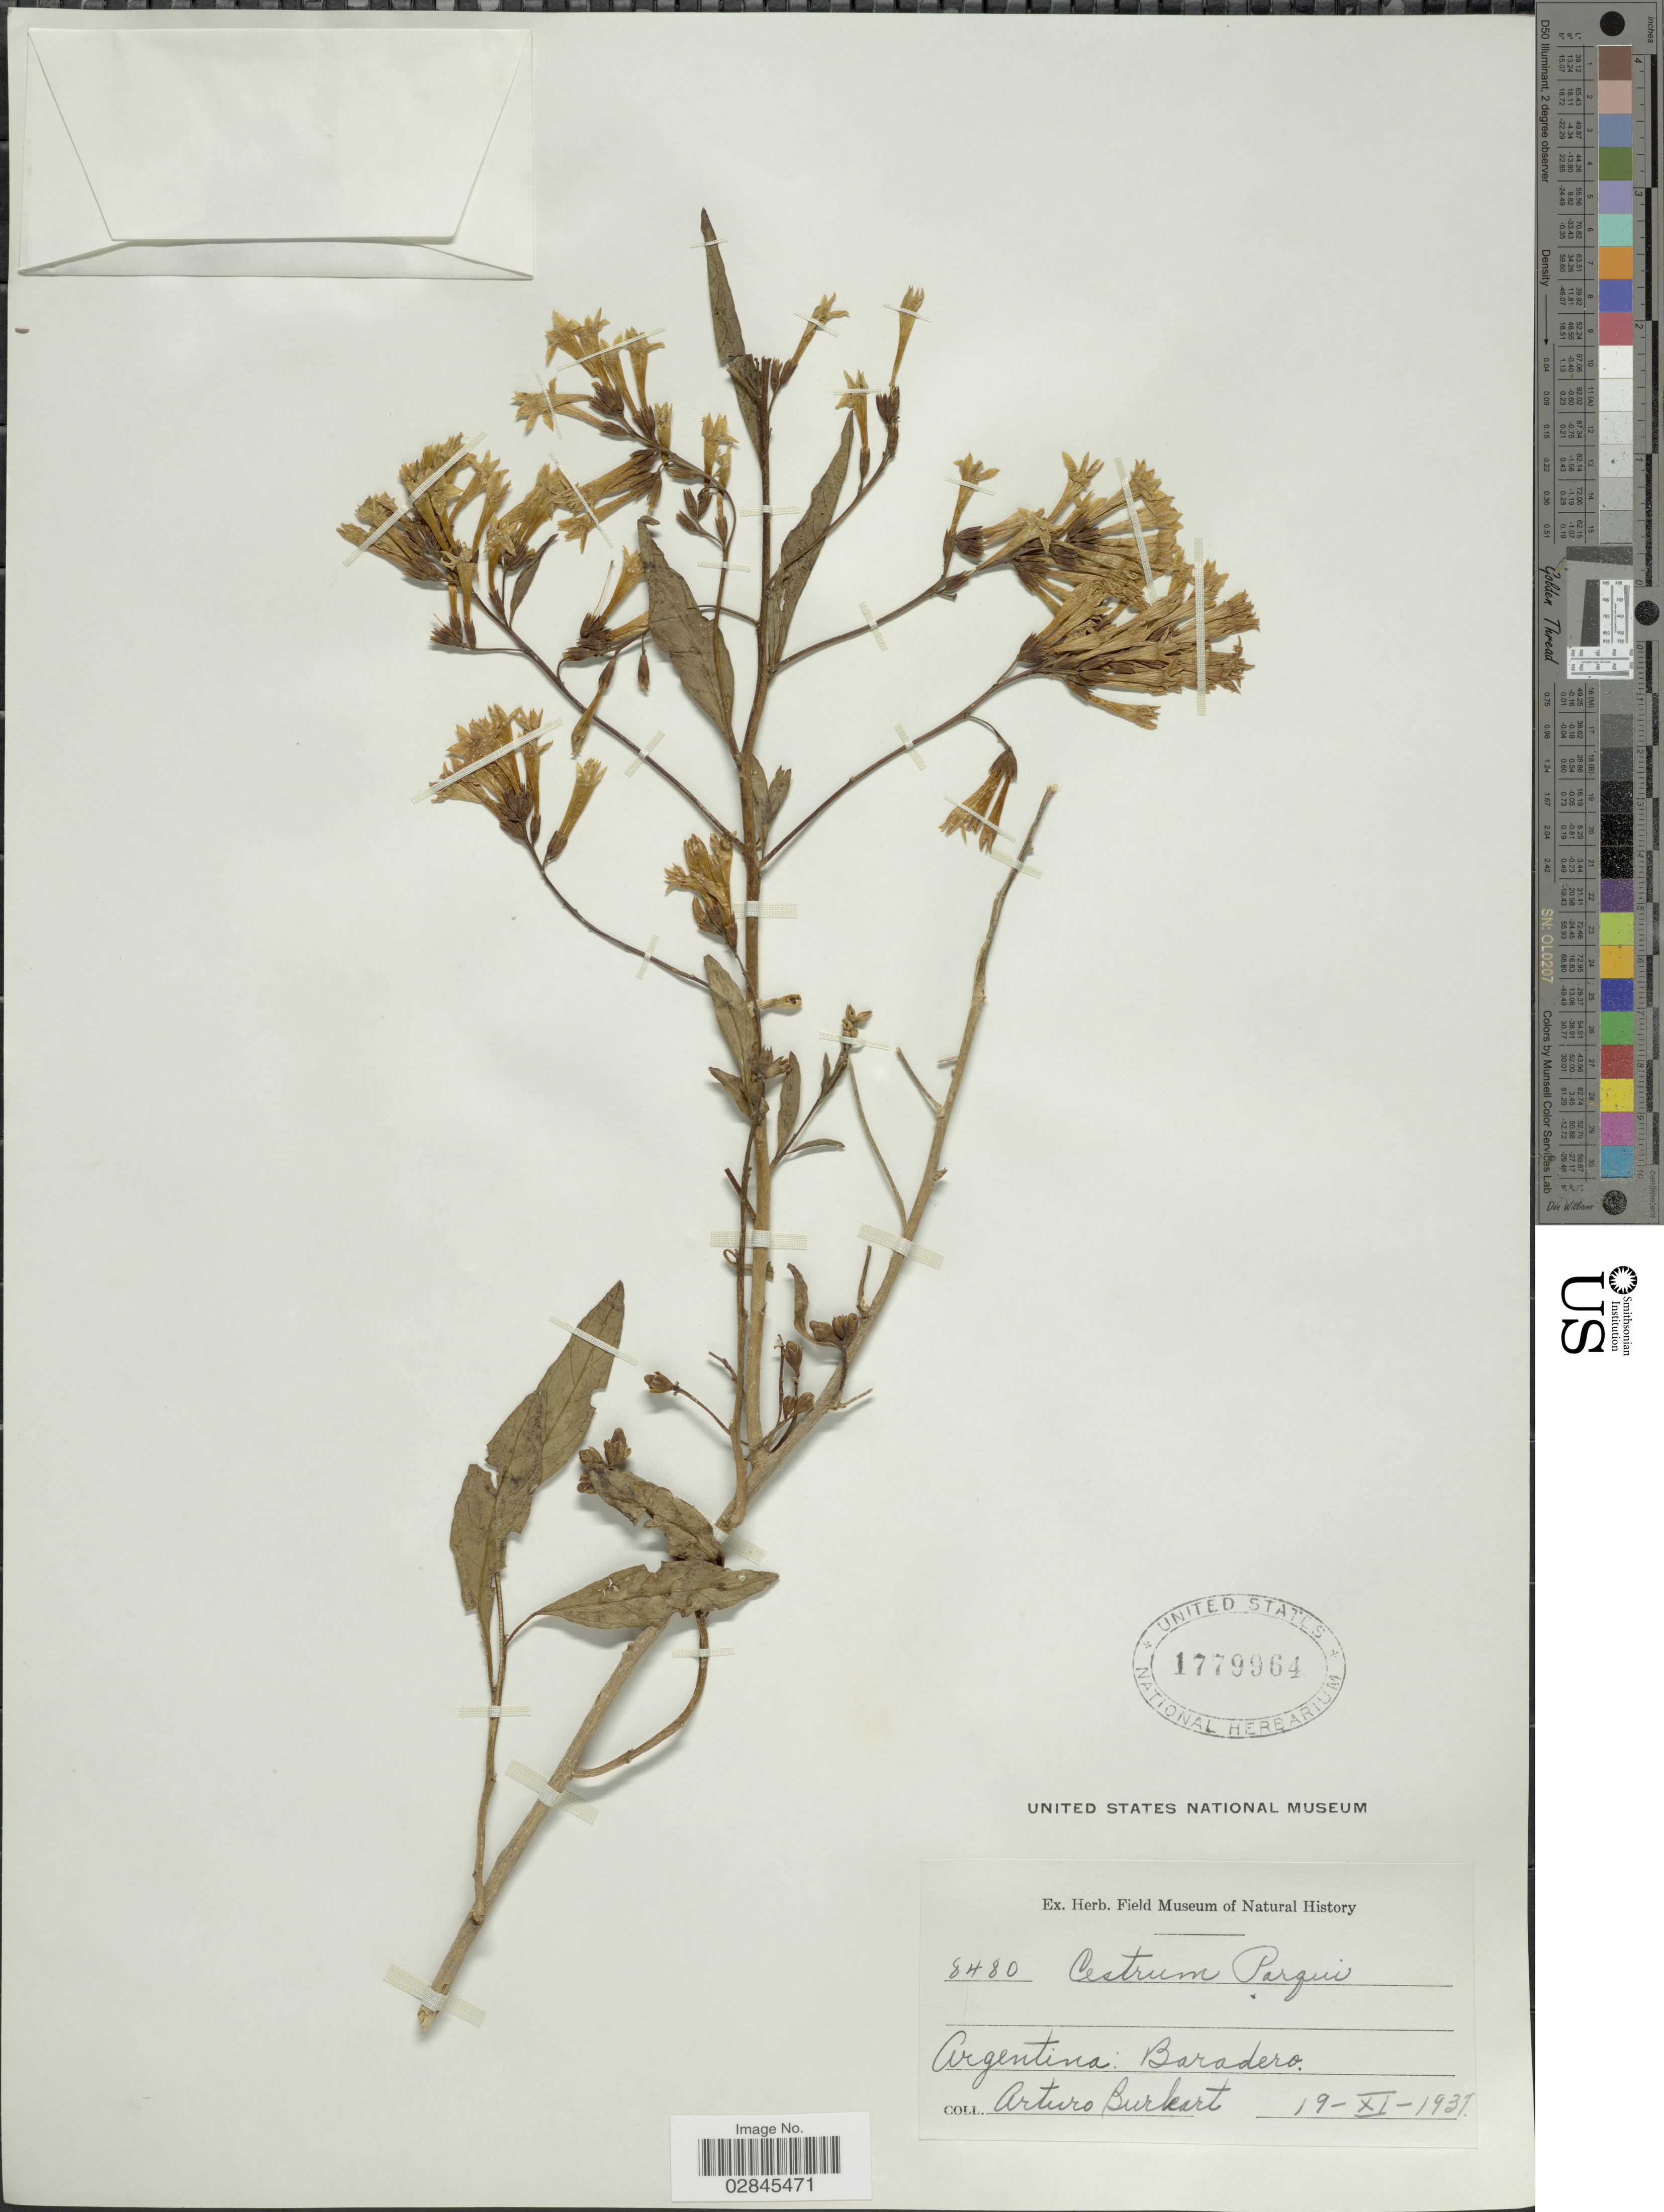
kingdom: Plantae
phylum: Tracheophyta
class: Magnoliopsida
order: Solanales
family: Solanaceae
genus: Cestrum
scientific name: Cestrum parqui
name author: L'Hér.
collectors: A. E. Burkart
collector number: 8480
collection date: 1937-11-19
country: Argentina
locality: Baradero.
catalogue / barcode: US 1779964